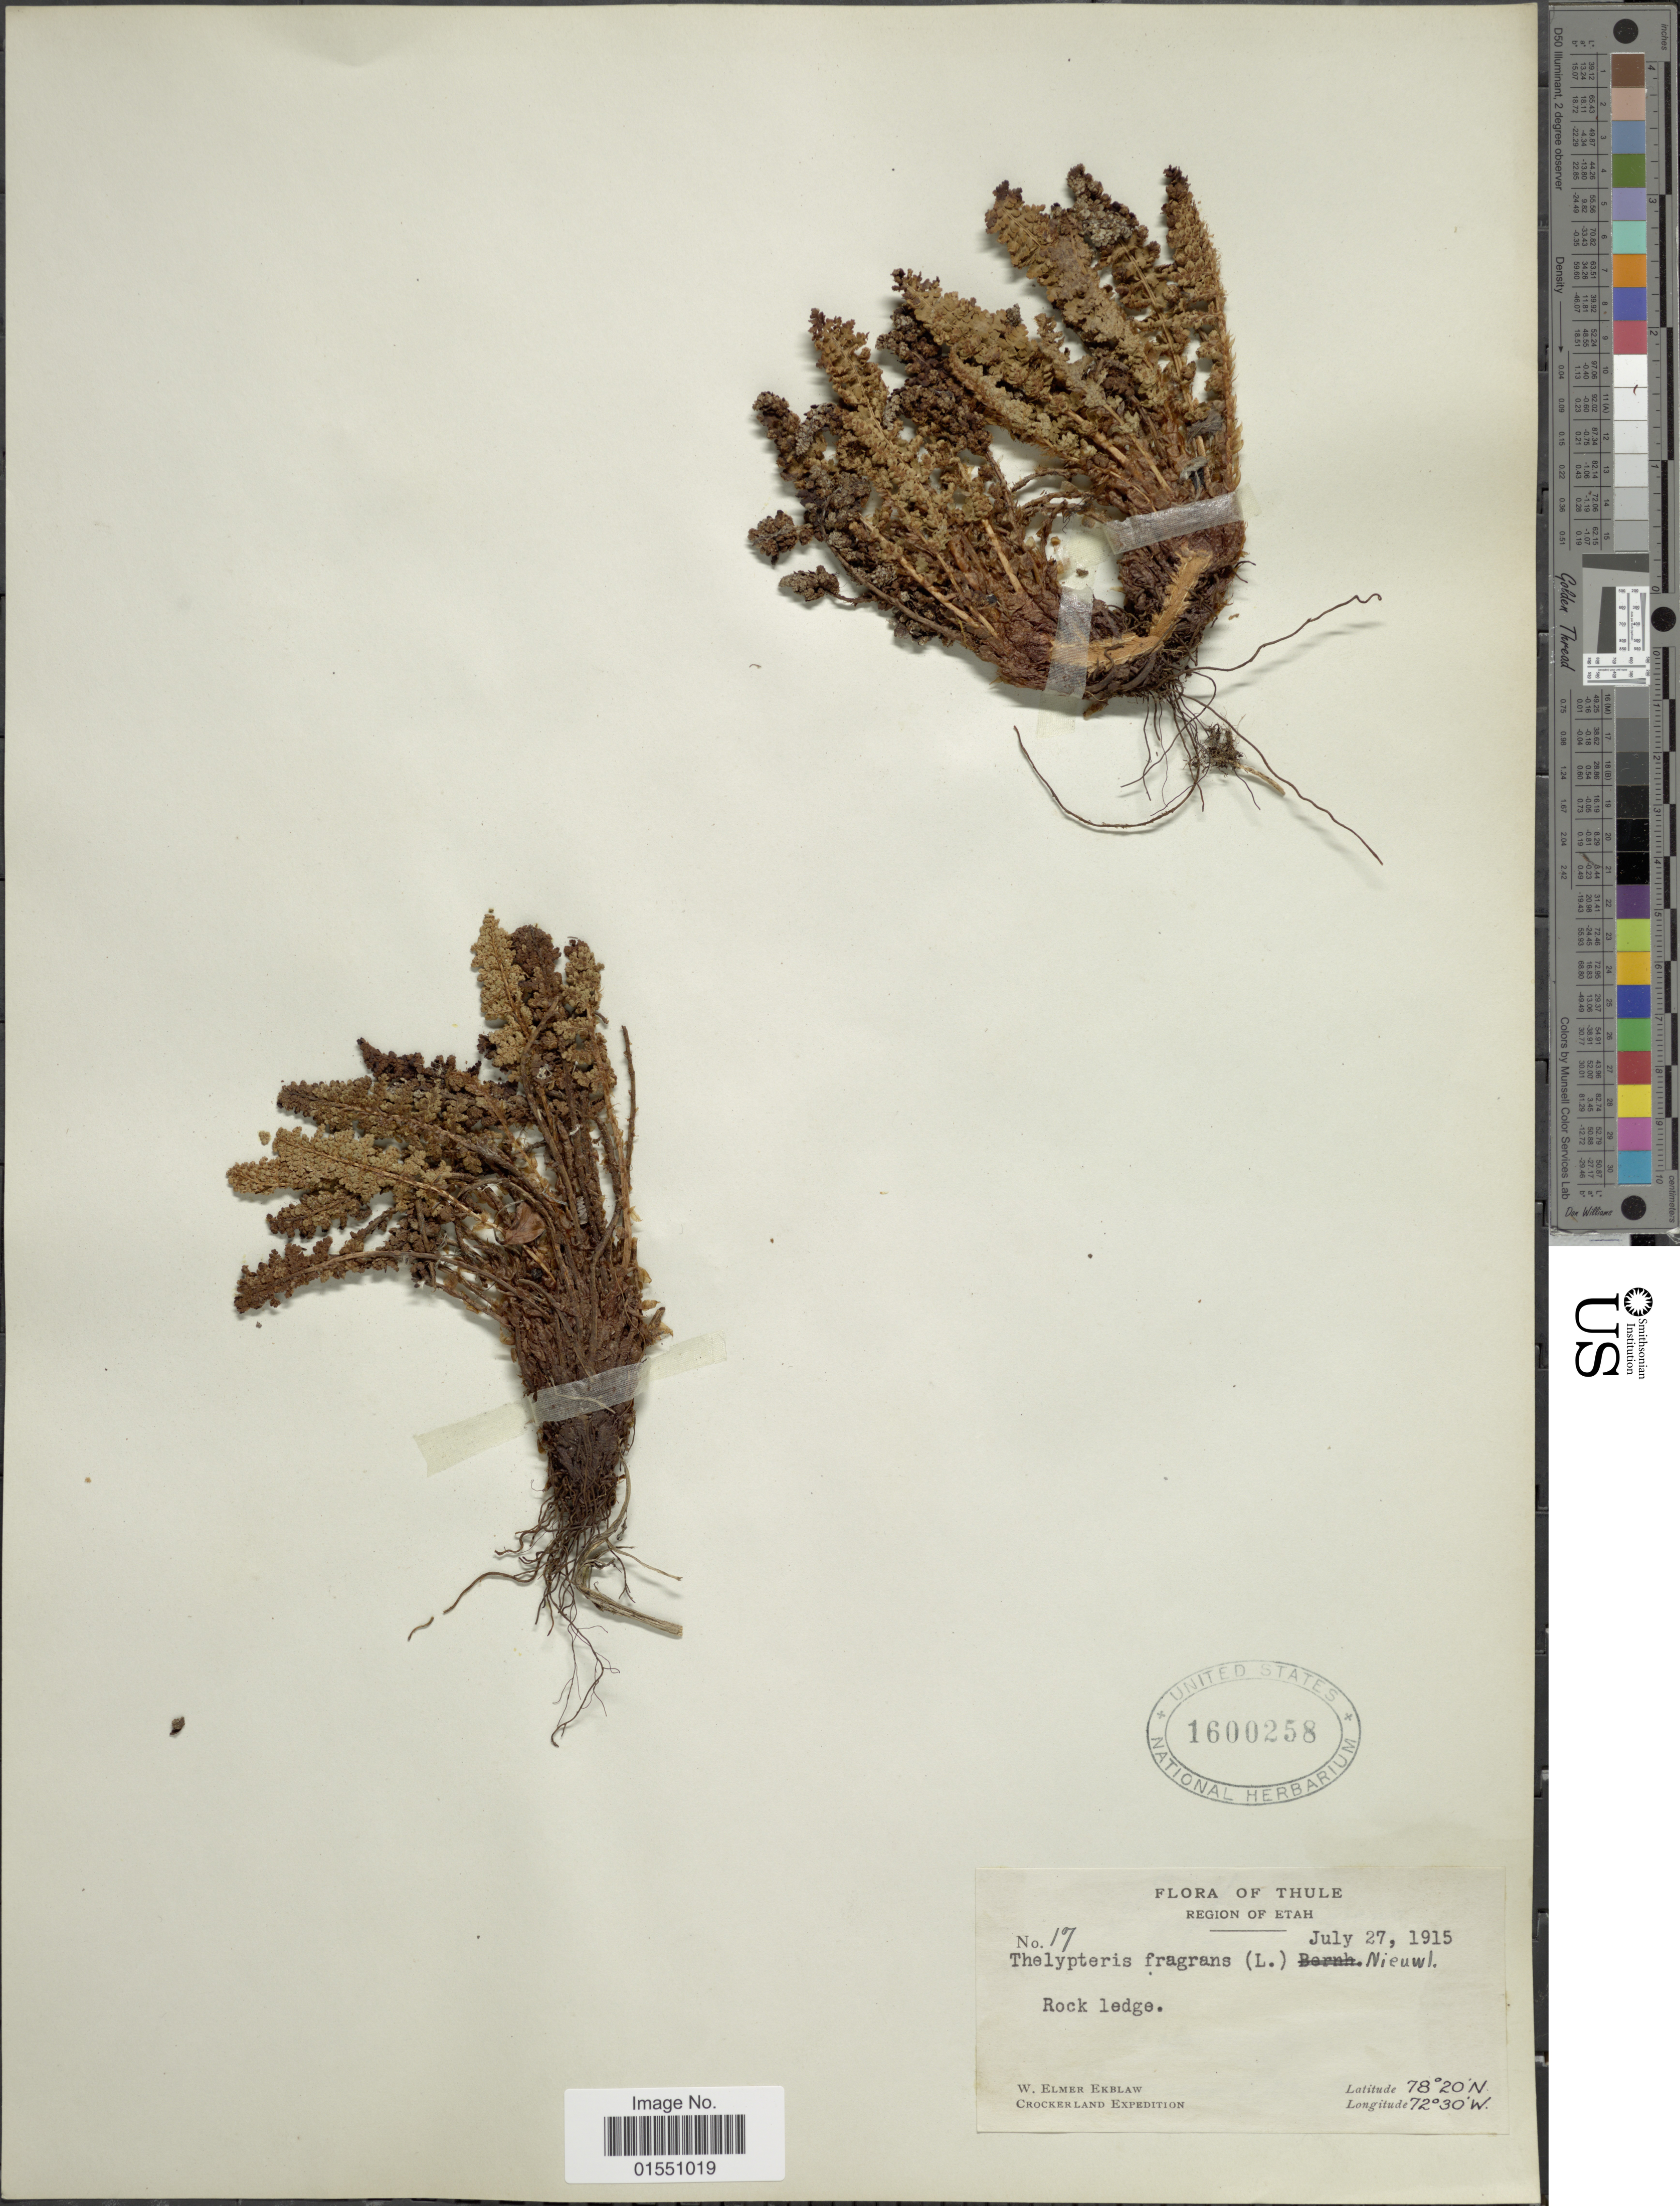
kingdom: Plantae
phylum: Tracheophyta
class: Polypodiopsida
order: Polypodiales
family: Dryopteridaceae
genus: Dryopteris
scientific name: Dryopteris fragrans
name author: (L.) Schott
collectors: W. Ekblaw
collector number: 17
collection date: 1915-07-27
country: Greenland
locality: Thule. Region of Etah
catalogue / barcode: US 1600258